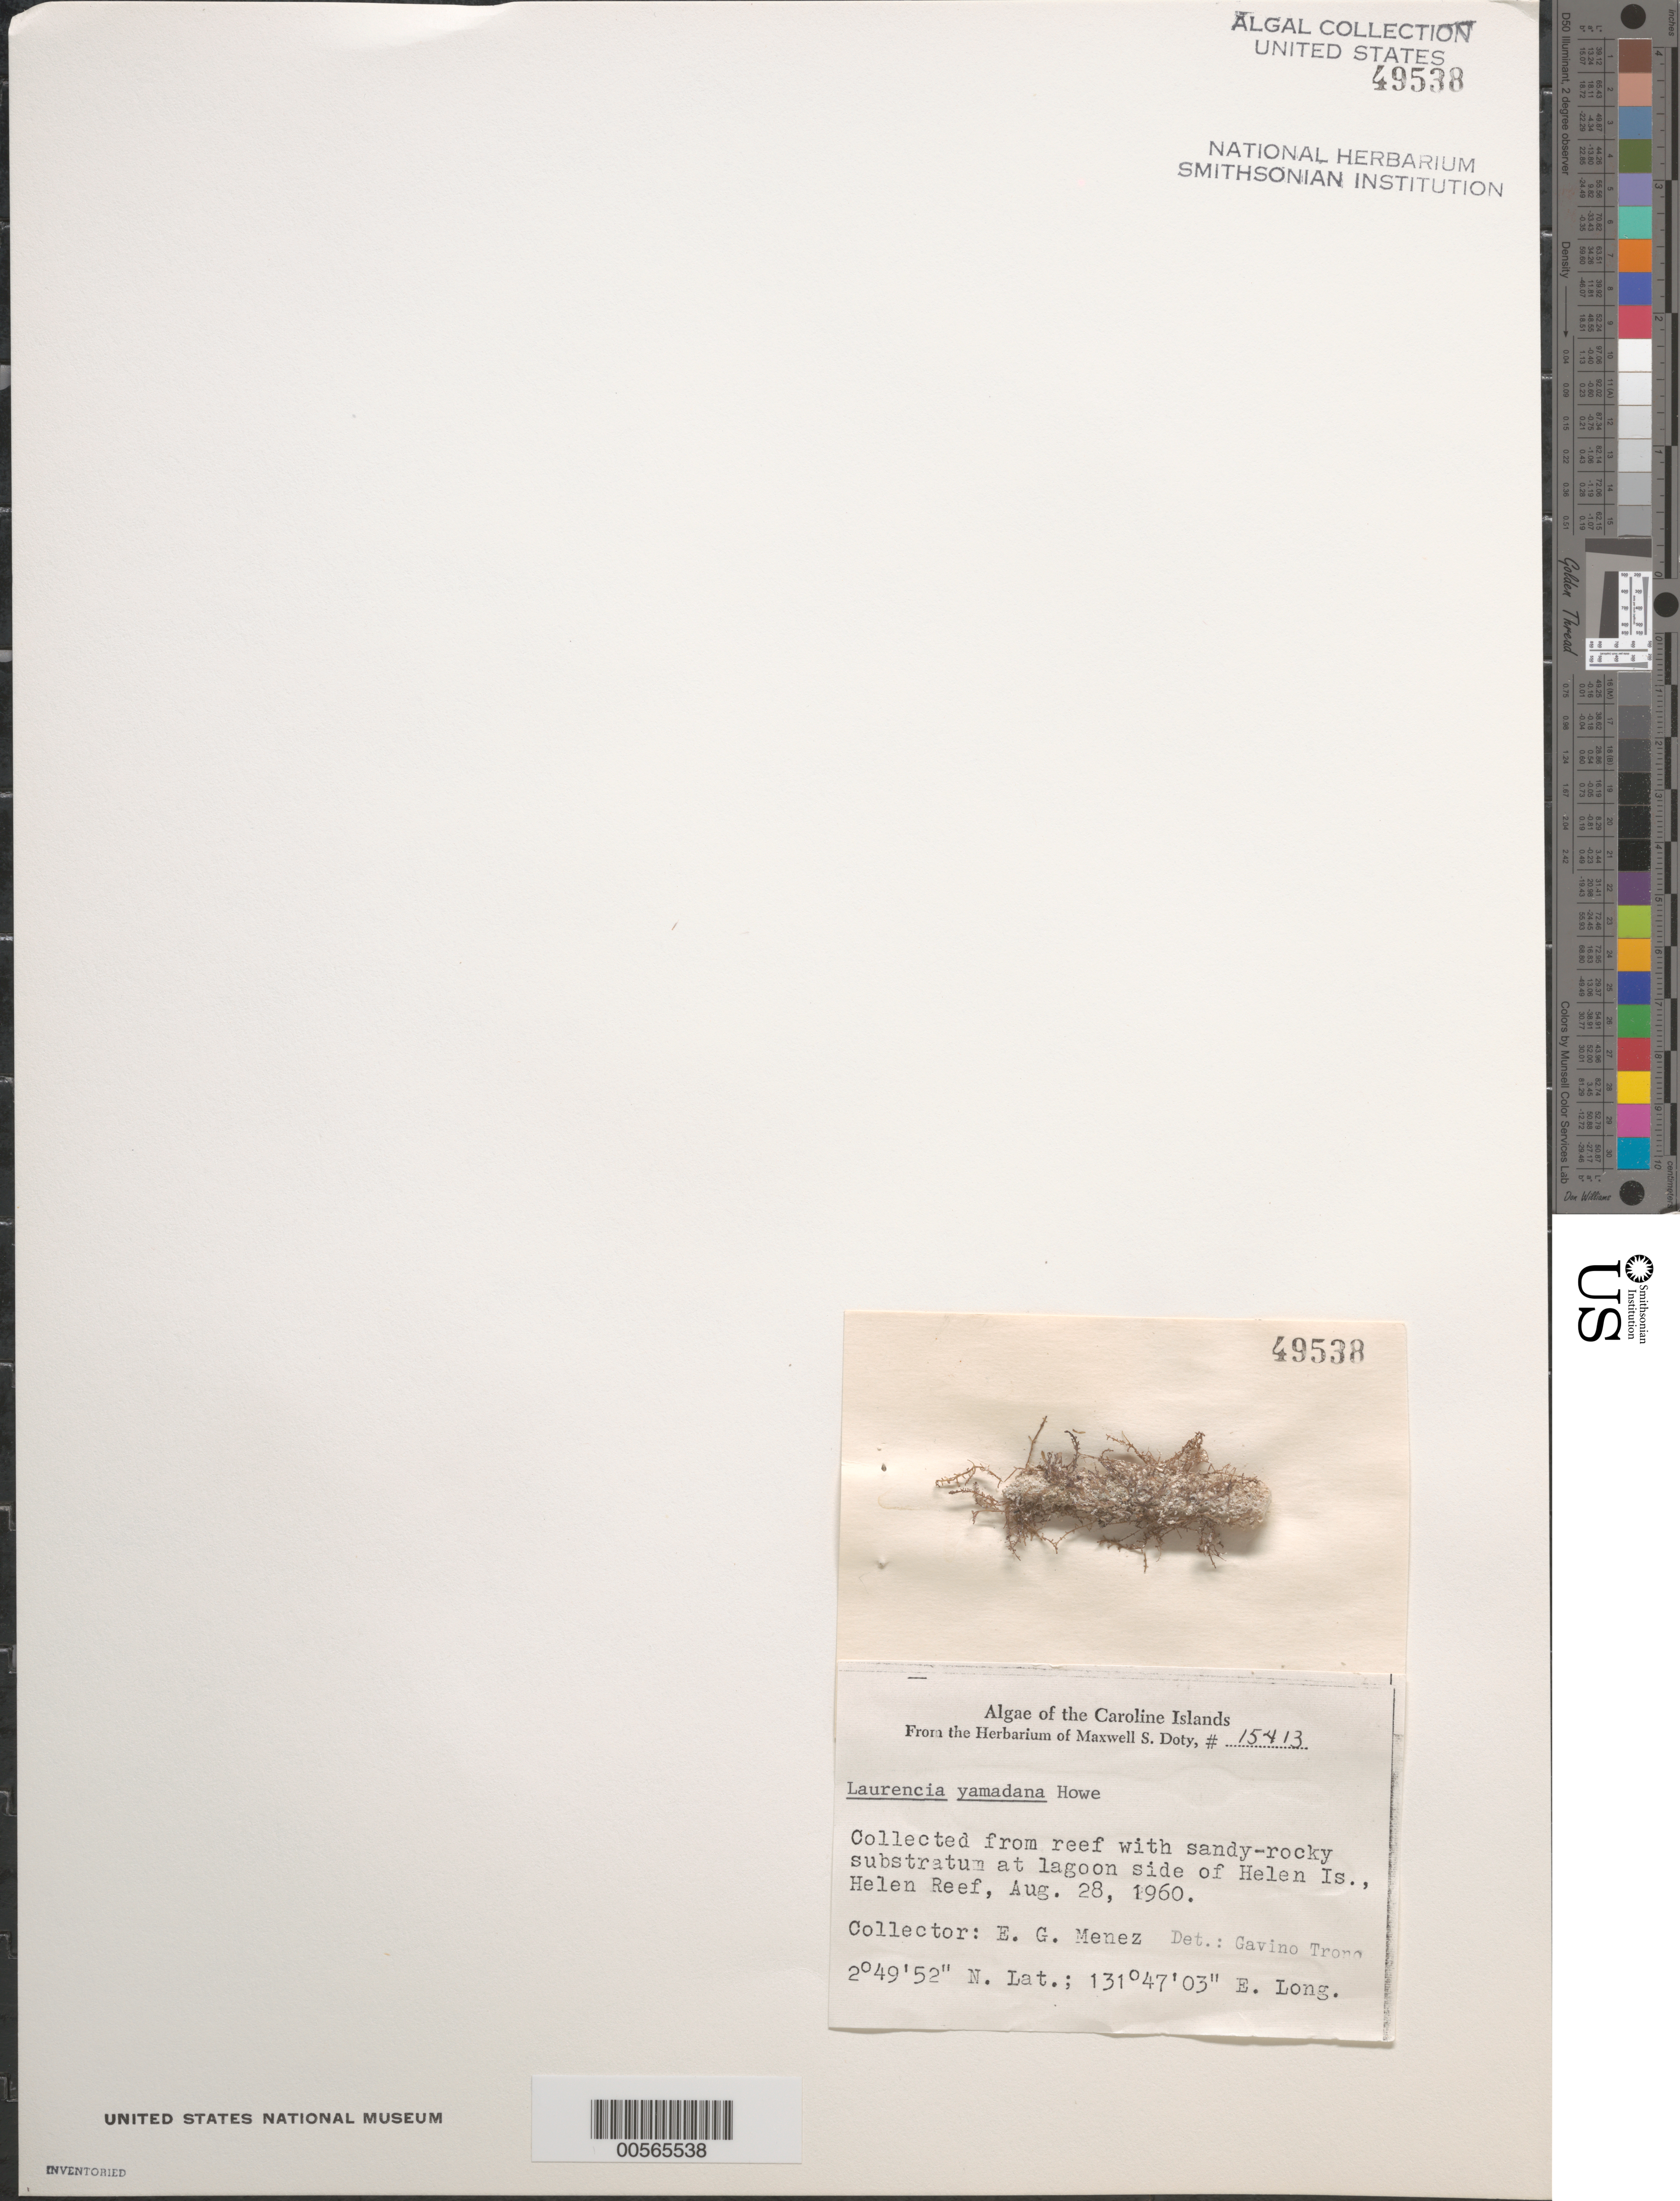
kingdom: Plantae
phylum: Rhodophyta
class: Florideophyceae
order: Ceramiales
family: Rhodomelaceae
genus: Palisada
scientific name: Palisada yamadana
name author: (M. Howe) K.W. Nam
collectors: Meñez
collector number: MSD 15413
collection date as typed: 28 Aug 1960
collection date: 1960-08-28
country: Palau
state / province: Belau Outliers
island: Helen Atoll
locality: Helen Reef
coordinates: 2 49' 52" N, 131 47' 03" E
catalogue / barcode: US 49538